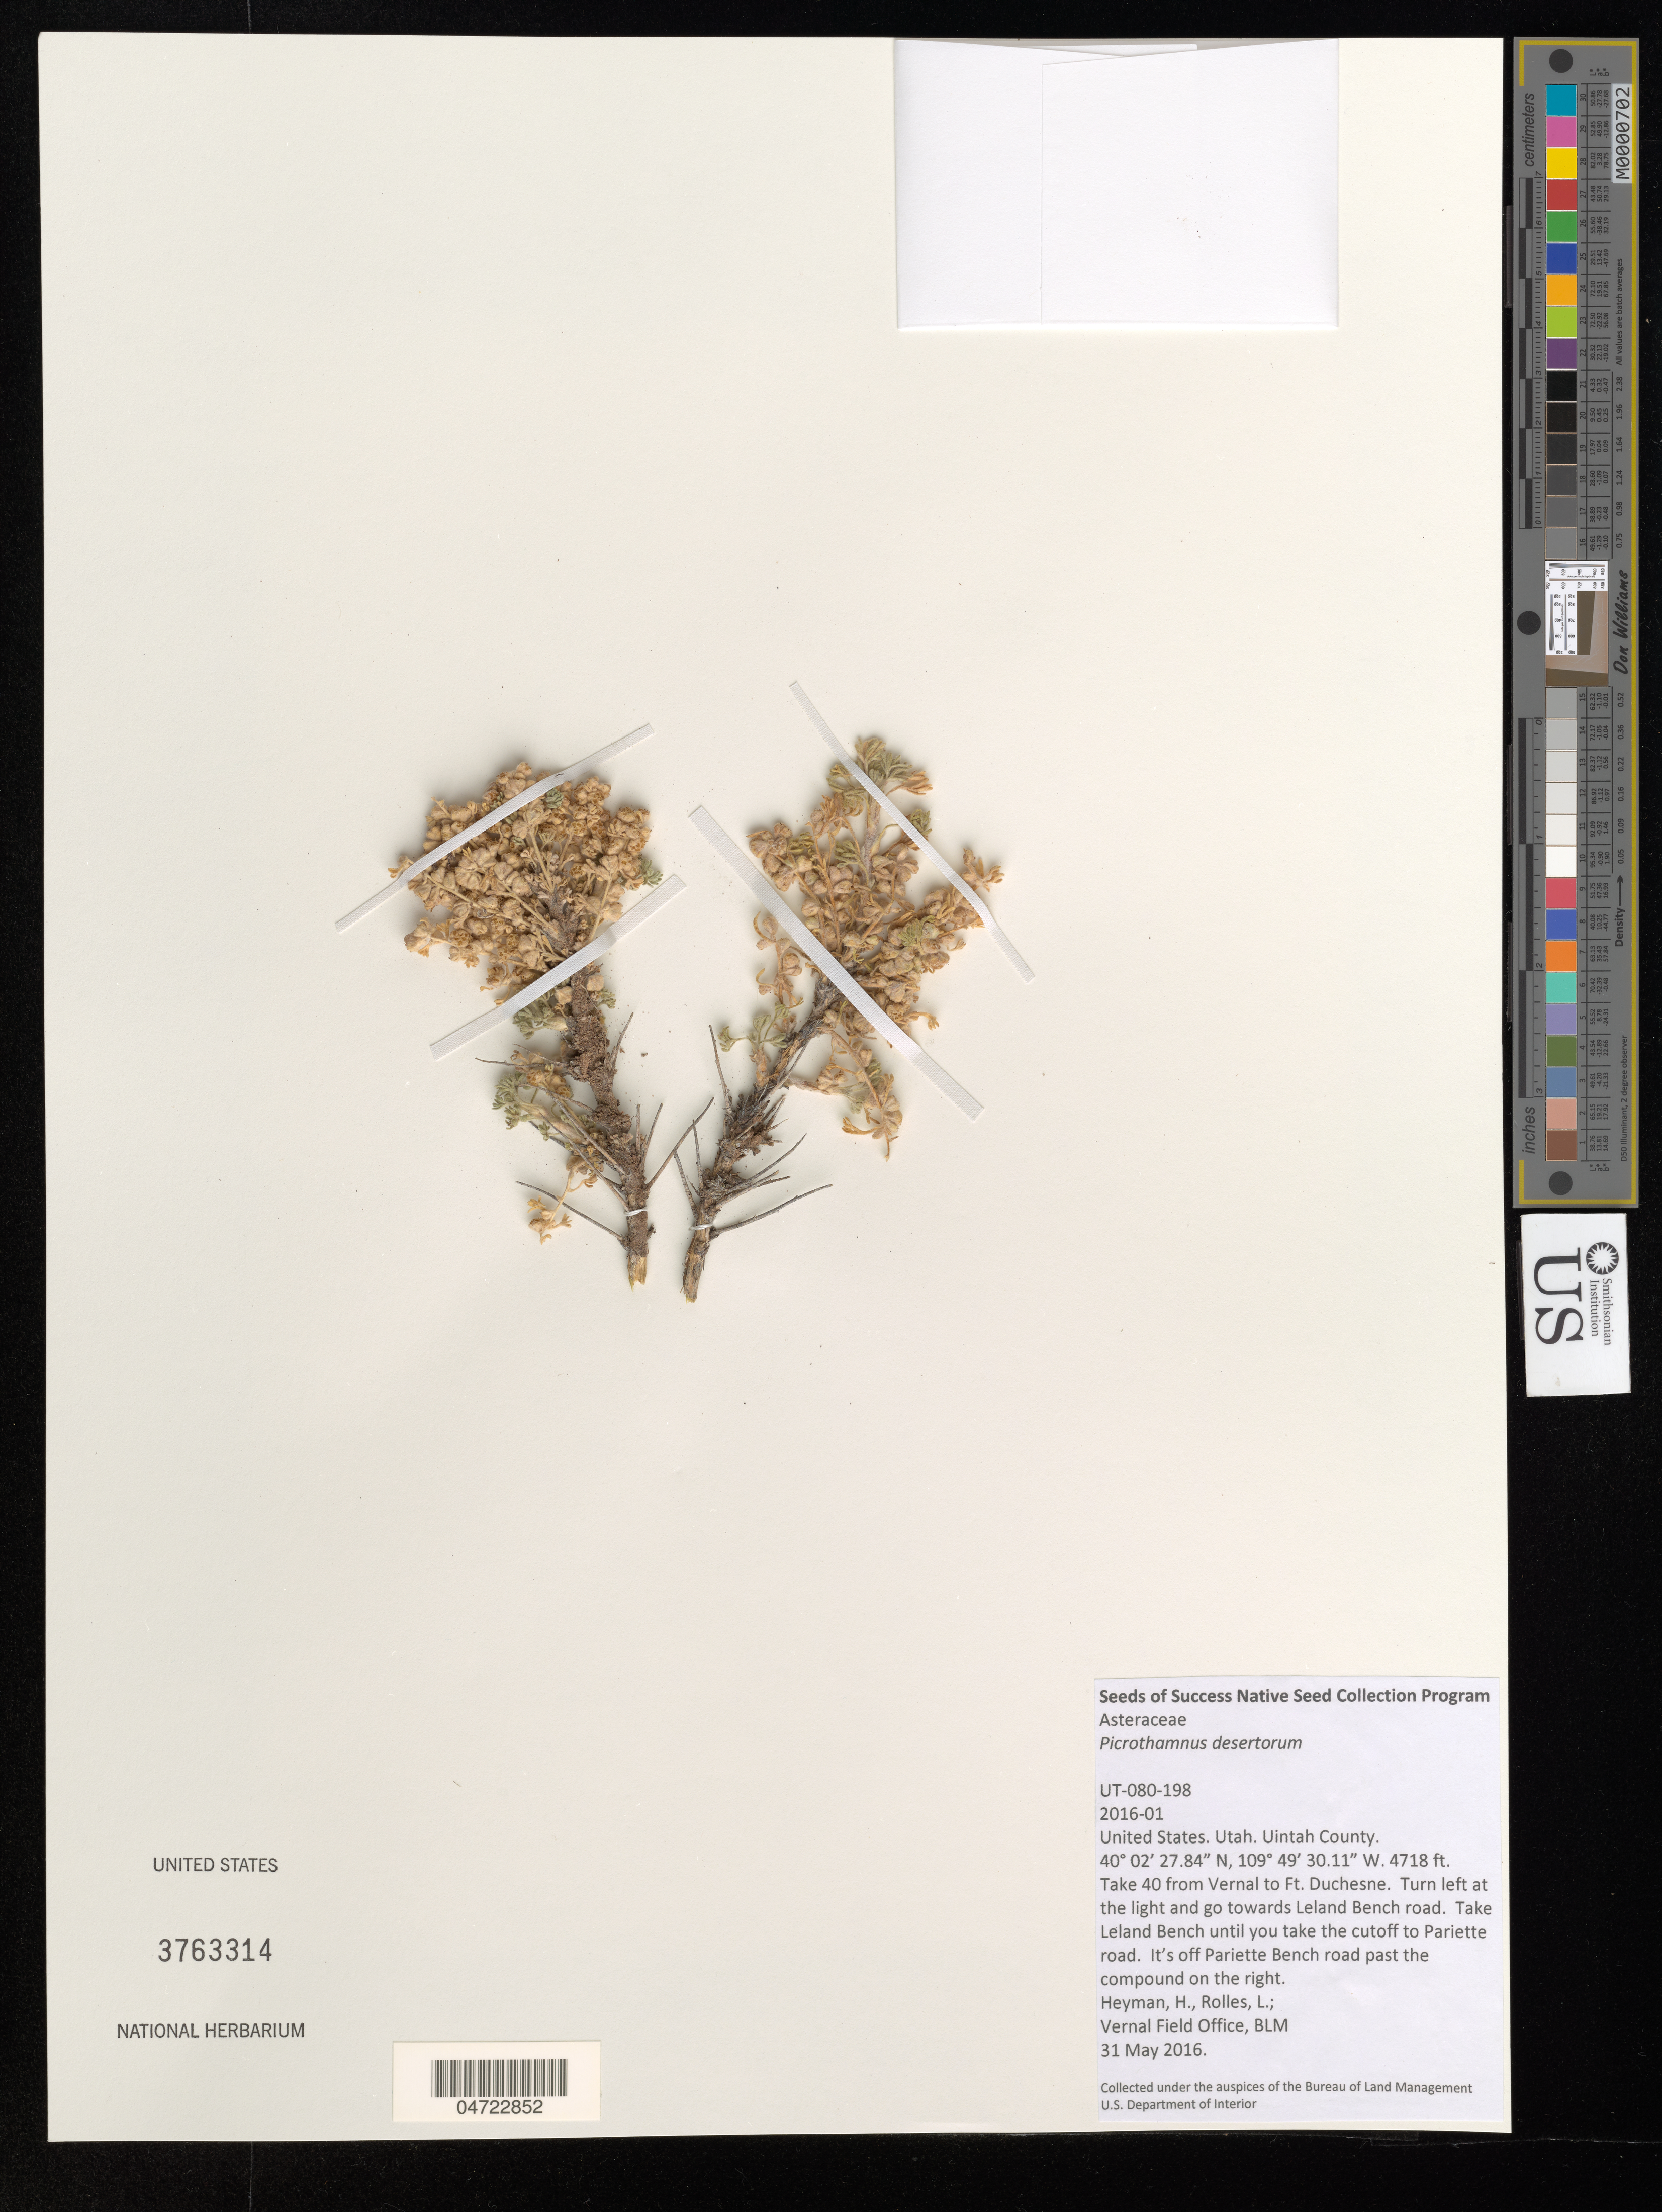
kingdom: Plantae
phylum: Tracheophyta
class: Magnoliopsida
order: Asterales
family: Asteraceae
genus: Picrothamnus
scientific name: Picrothamnus desertorum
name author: Nutt.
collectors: H. Heyman & L. Rolles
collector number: UT-080-198/2016-01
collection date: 2016-05-31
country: United States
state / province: Utah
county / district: Uintah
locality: Uintah County. Take 40 from Vernal to Ft. Duchesne. Turn left at the light and go towards Leland Bench road. Take Leland Bench until you take the cutoff to Pariette road. It's off Pariette Bench road past the compound on the right.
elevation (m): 1438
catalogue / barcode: US 3763314